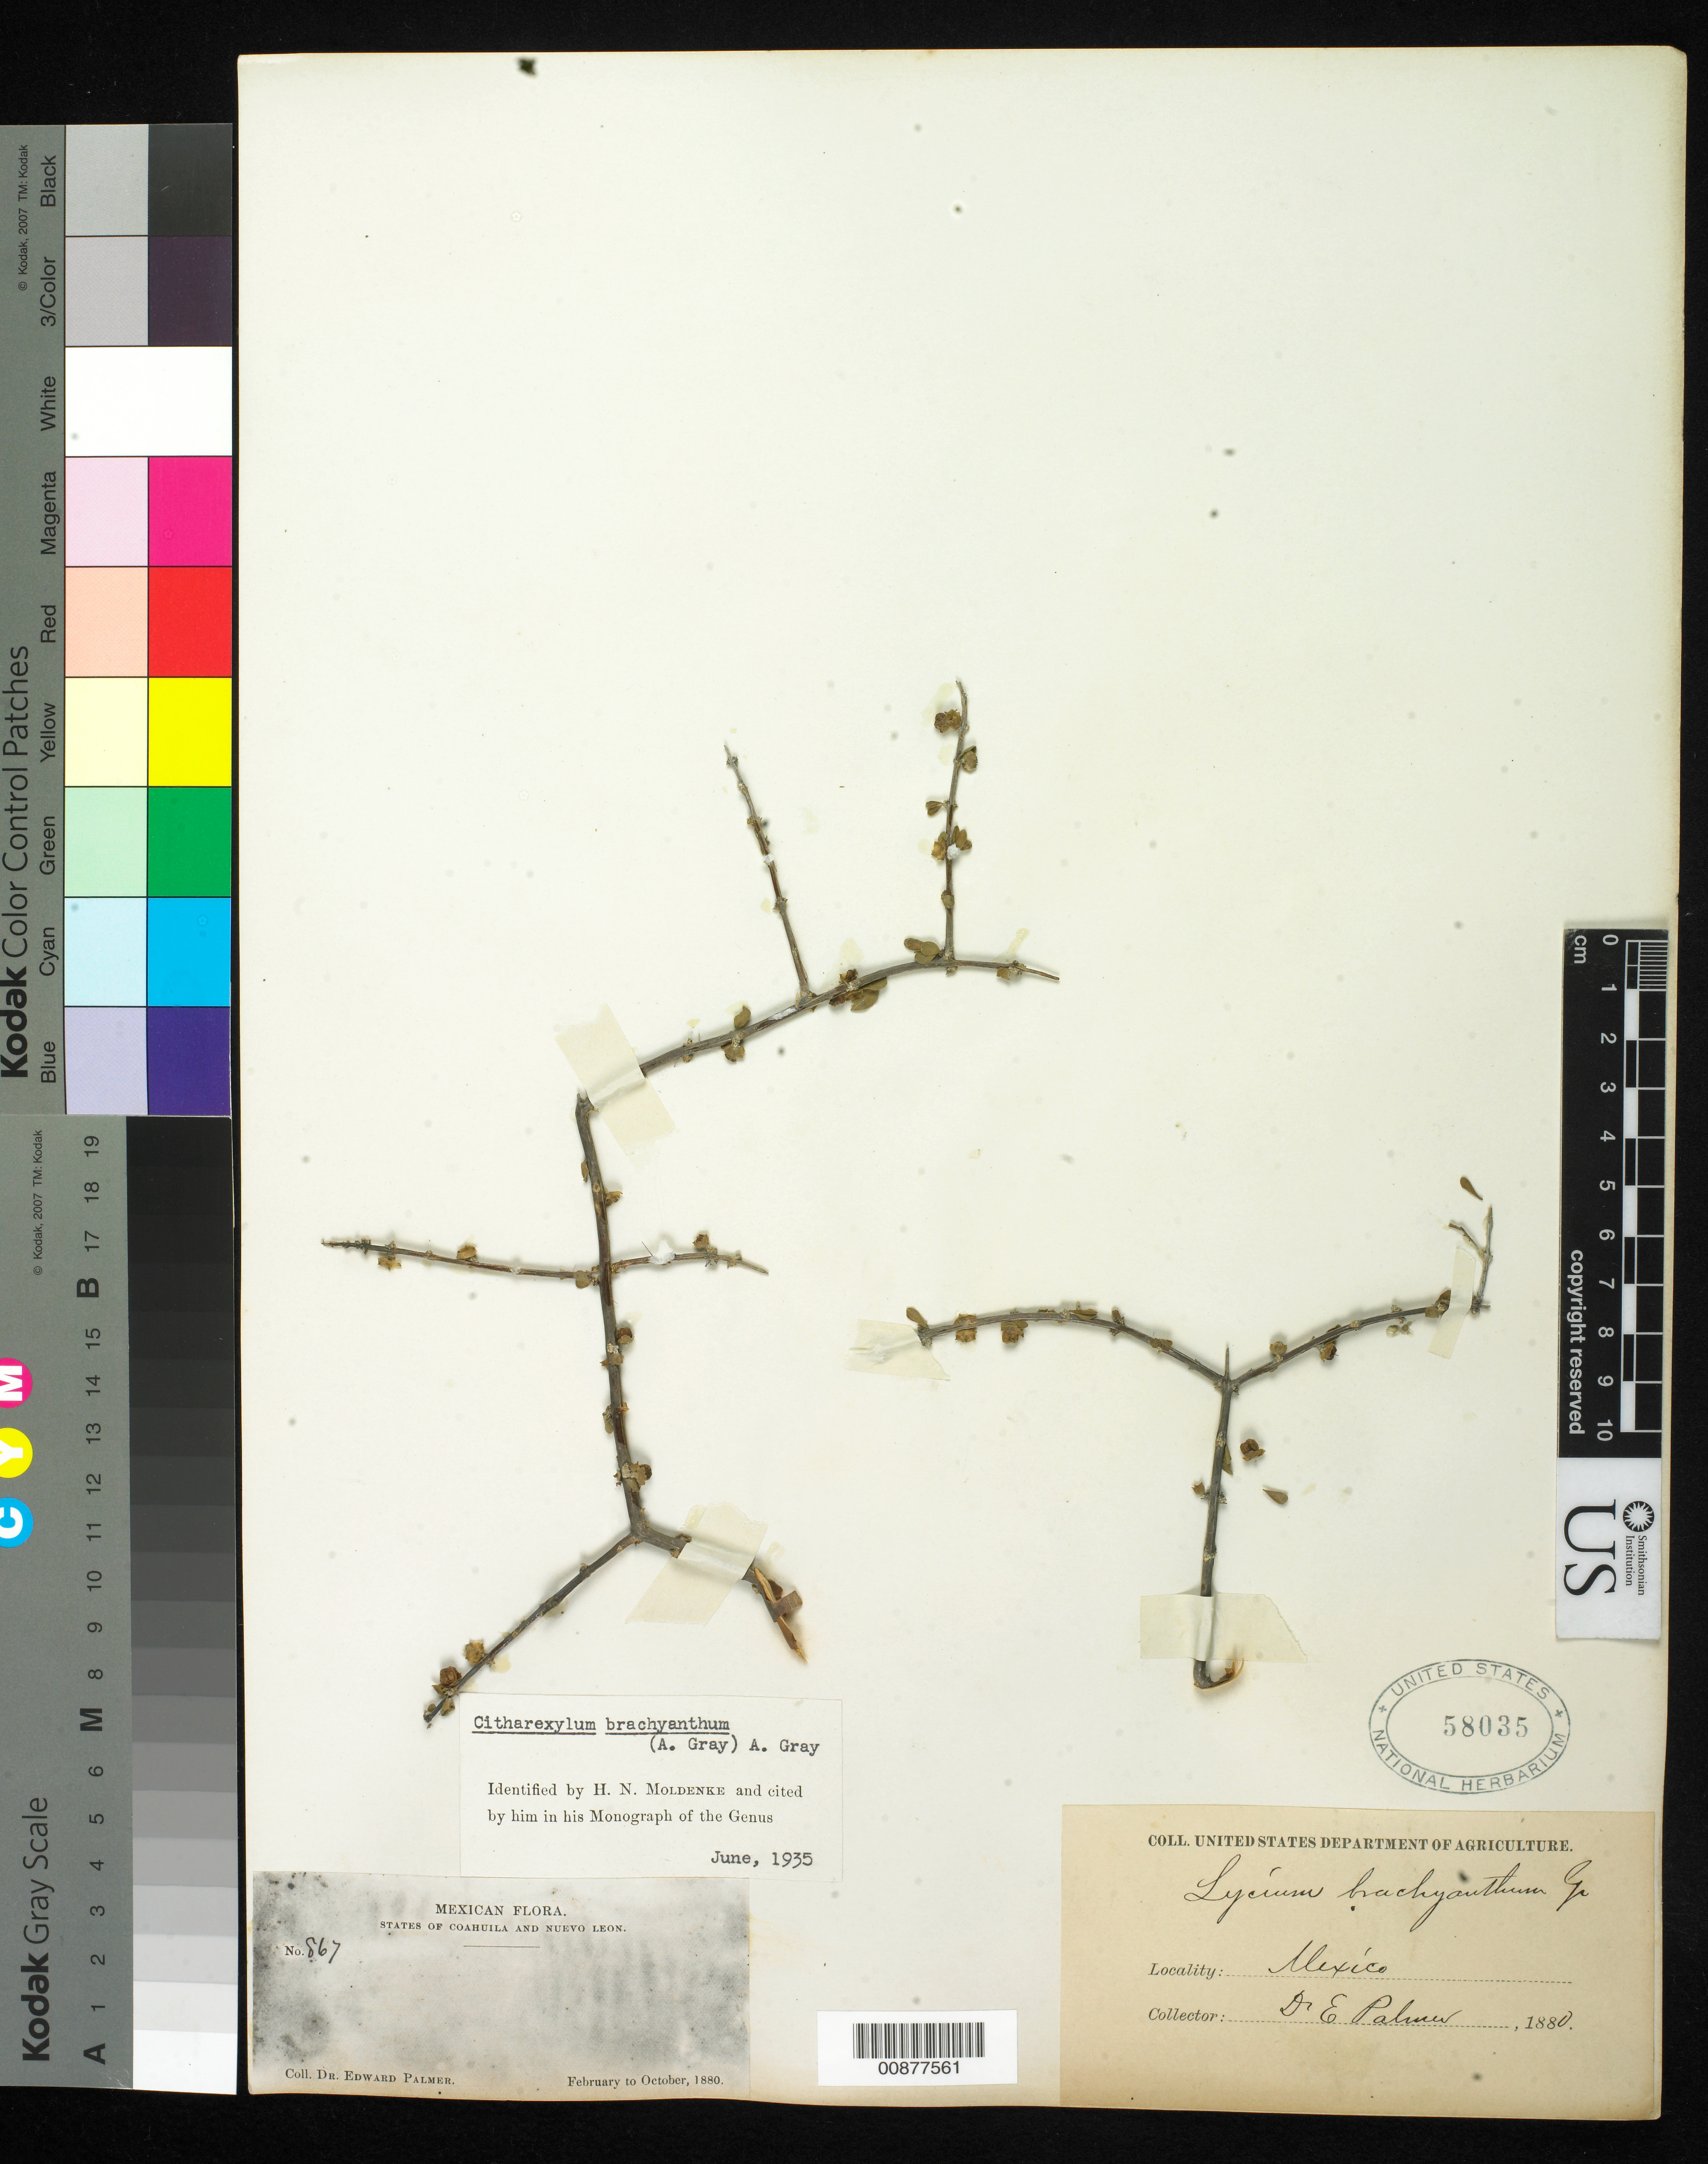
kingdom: Plantae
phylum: Tracheophyta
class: Magnoliopsida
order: Lamiales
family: Verbenaceae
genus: Citharexylum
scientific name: Citharexylum brachyanthum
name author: (A. Gray ex Hemsl.) A. Gray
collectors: E. Palmer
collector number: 867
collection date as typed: Feb 1880 to -- Oct 1880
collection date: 1880-02/1880-10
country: Mexico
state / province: Coahuila / Nuevo León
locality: States of Coahuila and Nuevo León.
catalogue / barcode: US 58035